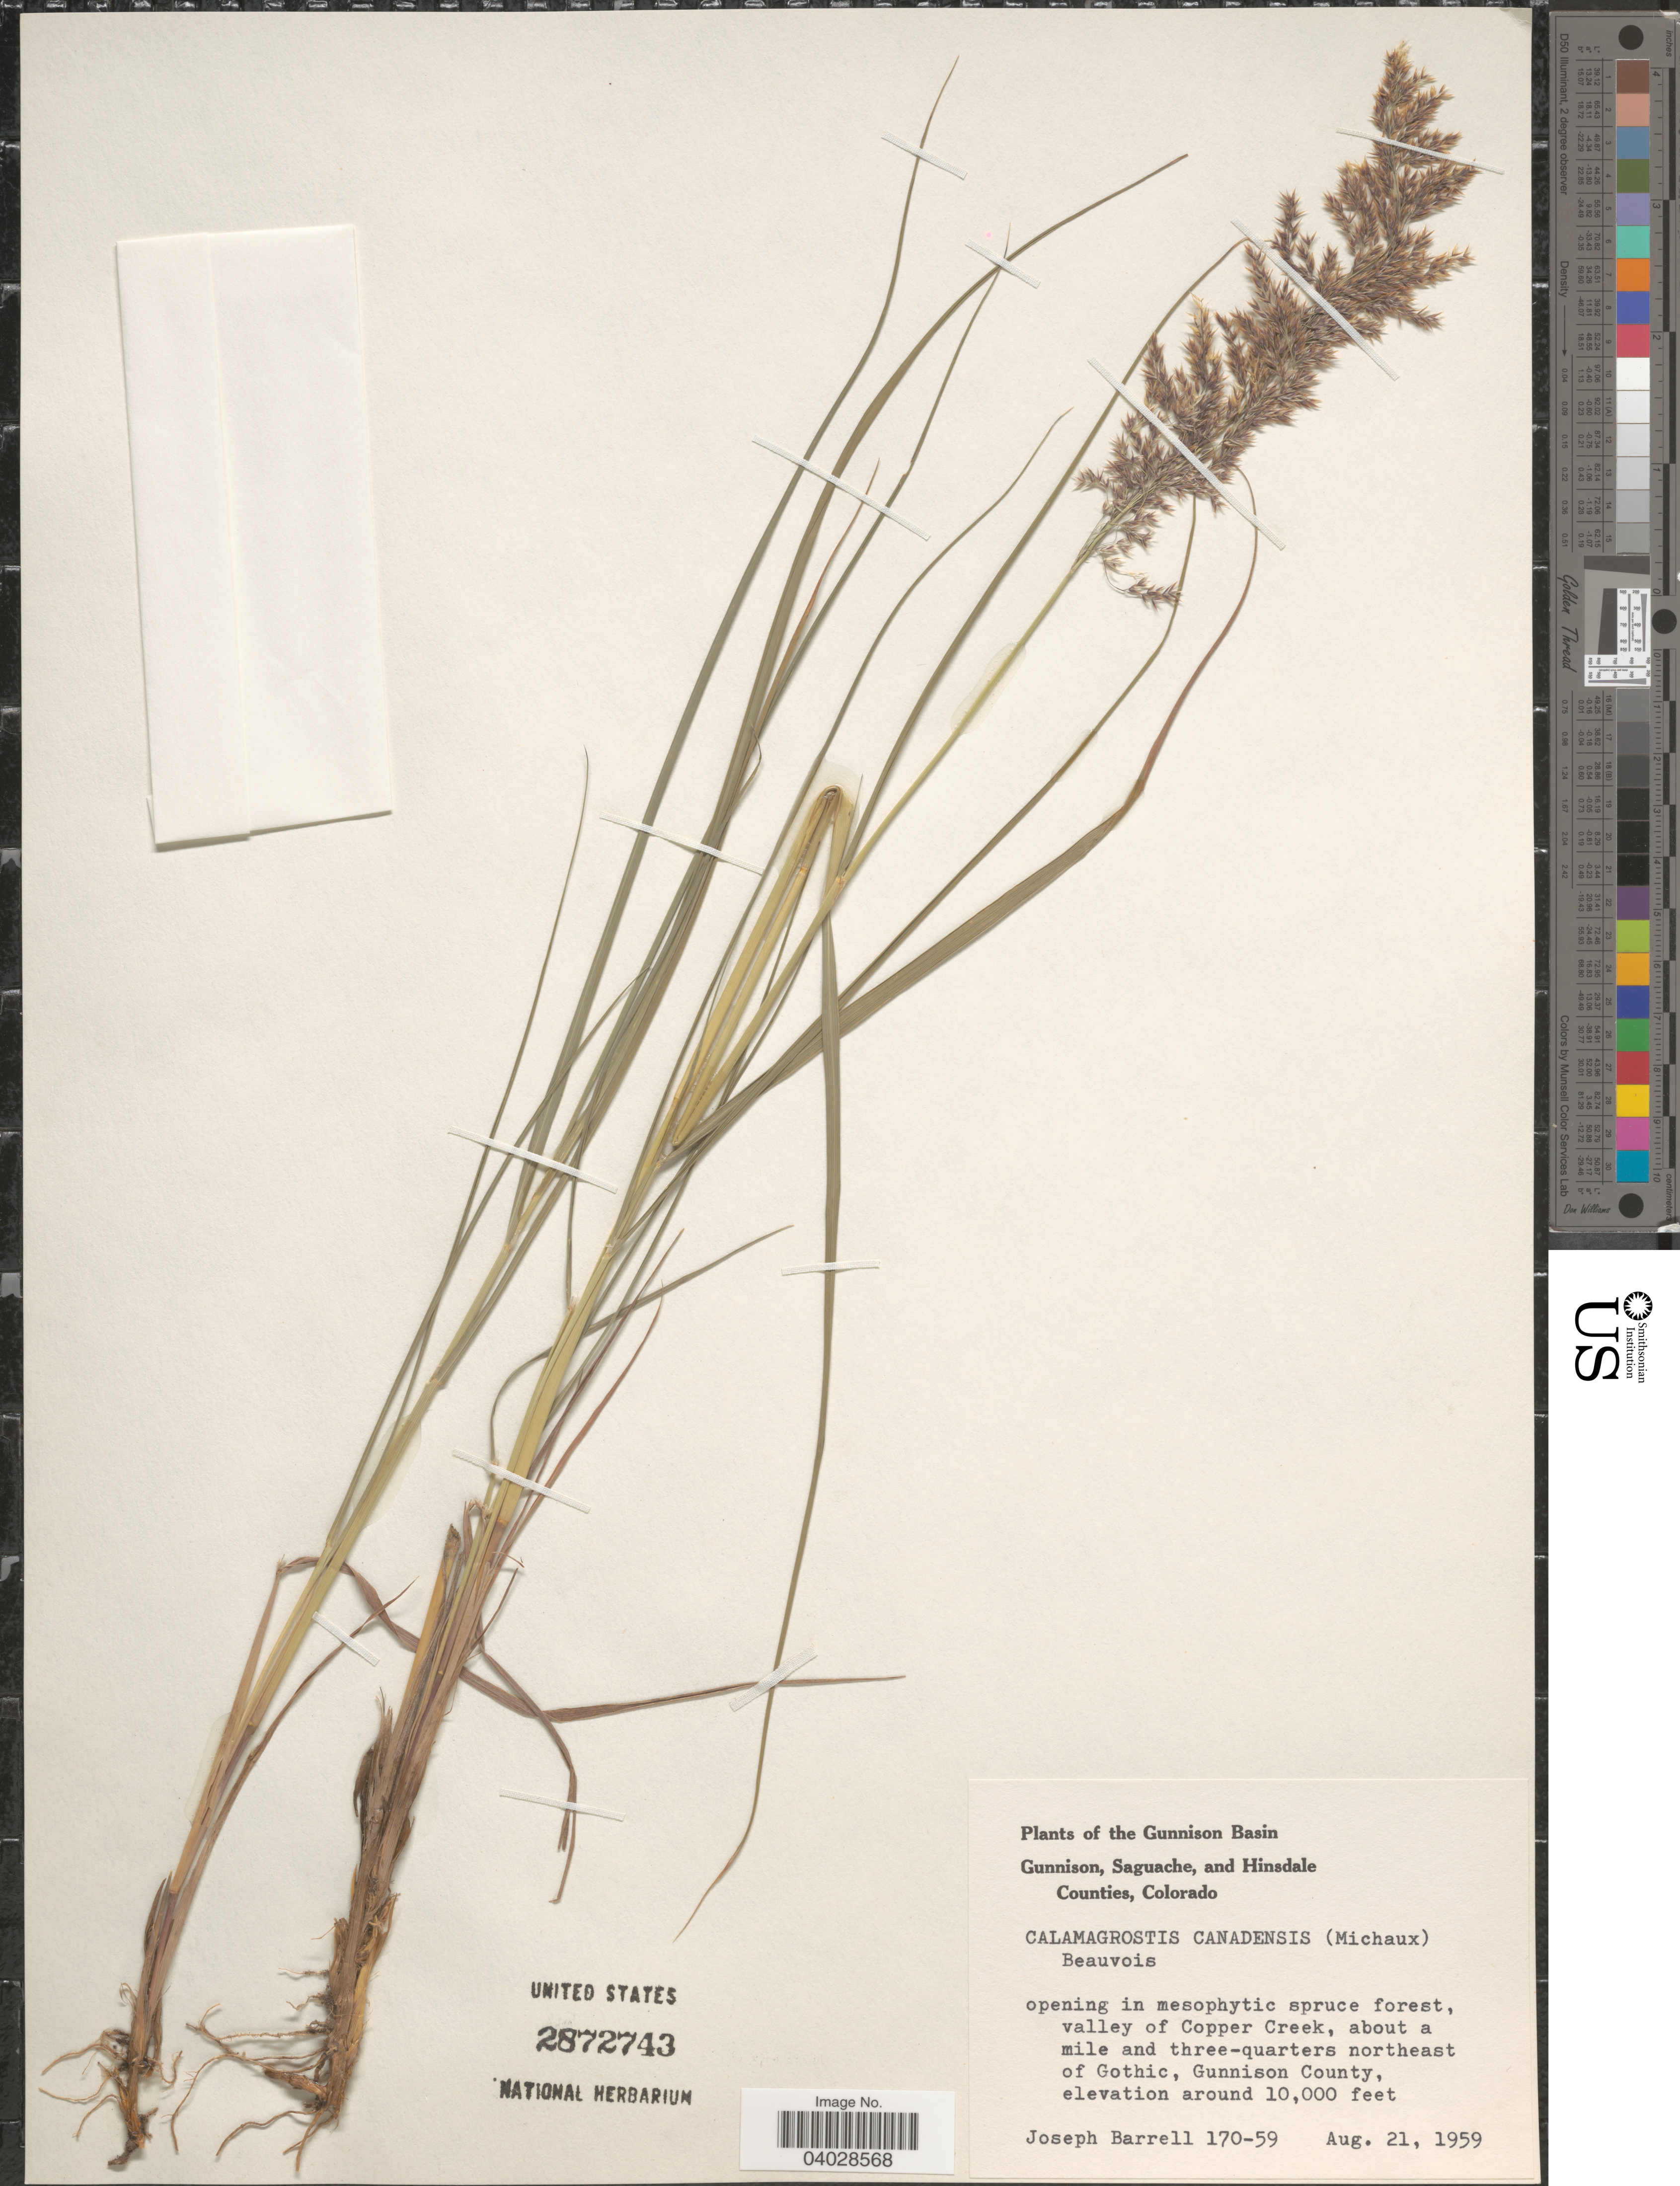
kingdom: Plantae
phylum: Tracheophyta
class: Liliopsida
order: Poales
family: Poaceae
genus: Calamagrostis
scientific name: Calamagrostis canadensis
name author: (Michx.) P. Beauv.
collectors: J. Barrell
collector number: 170-59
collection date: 1959-08-21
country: United States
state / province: Colorado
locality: The Gunnison Basin. Valley of Copper Creek, about a mile and three-quarters northeast of Gothic, Gunnison County.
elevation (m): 3048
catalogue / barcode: US 2872743